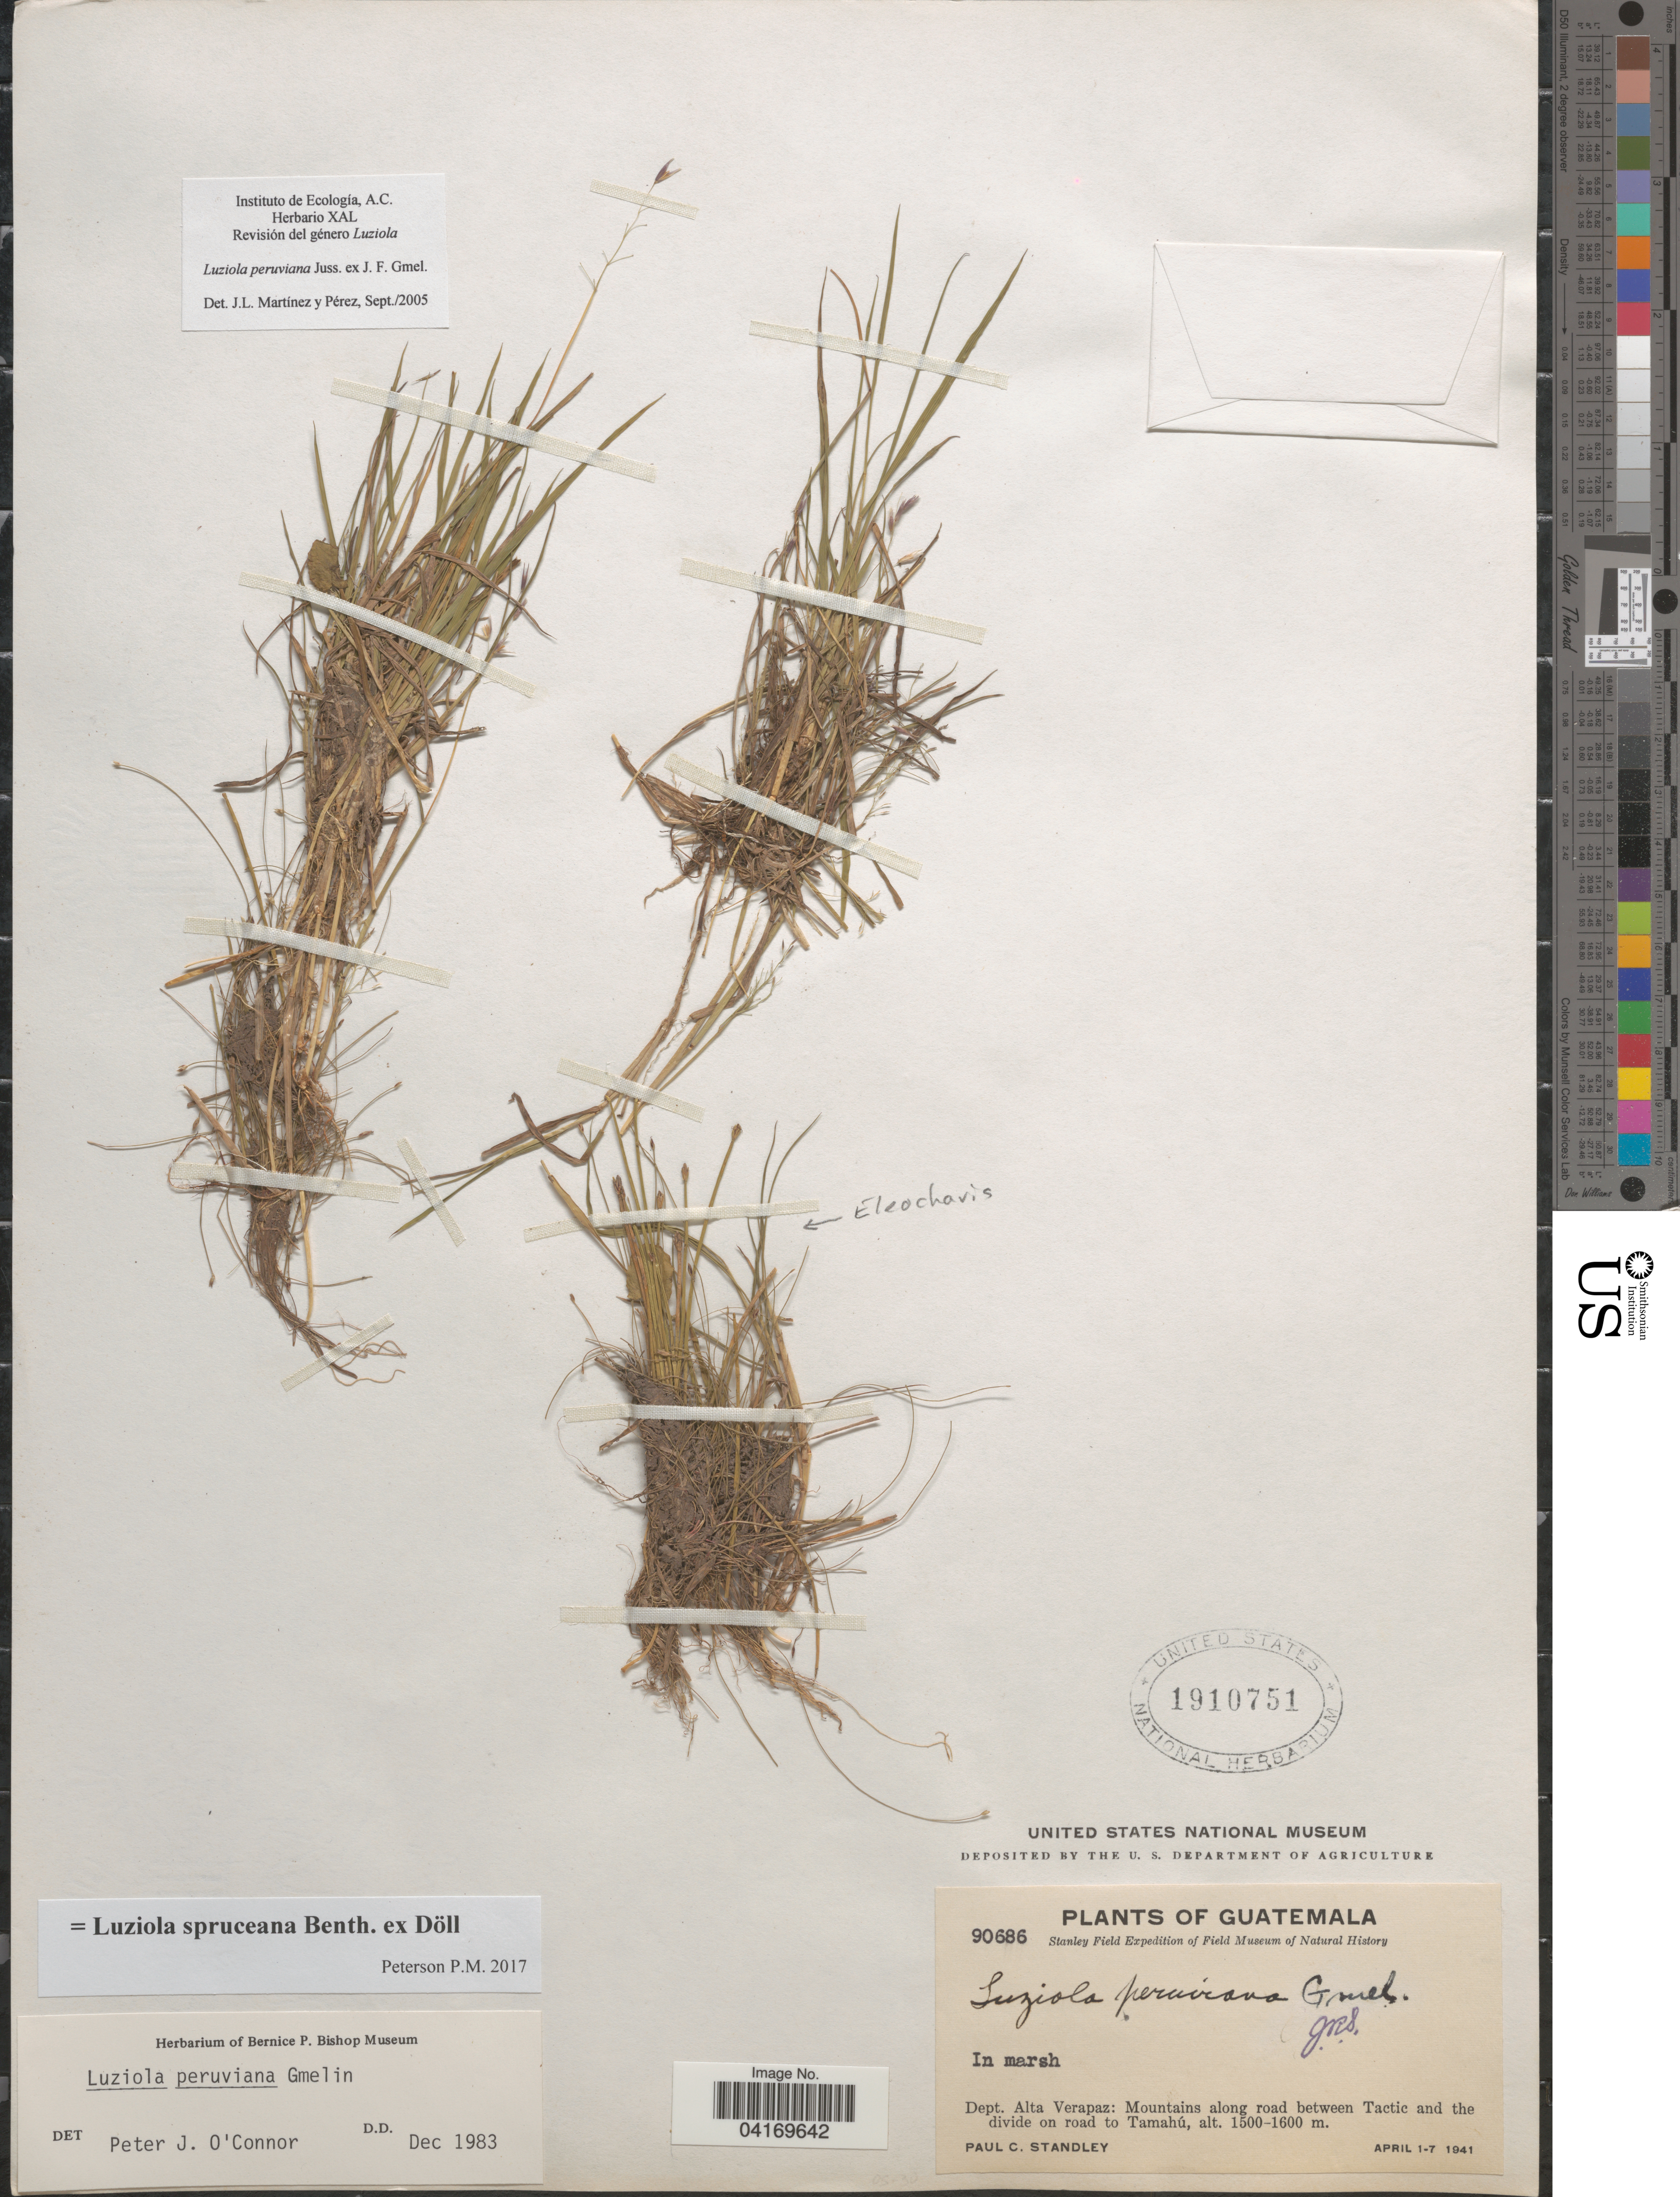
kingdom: Plantae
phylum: Tracheophyta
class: Liliopsida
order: Poales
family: Poaceae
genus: Luziola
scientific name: Luziola spruceana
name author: Benth. ex Döll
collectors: P. C. Standley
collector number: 90686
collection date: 1941-04-01/1941-04-07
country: Guatemala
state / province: Alta Verapaz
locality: Stanley Field Expedition of Field Museum of Natural History. Dept. Alta Verapaz: Mountains along road between Tactic and the divide on road to Tamahú.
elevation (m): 1500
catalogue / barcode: US 1910751